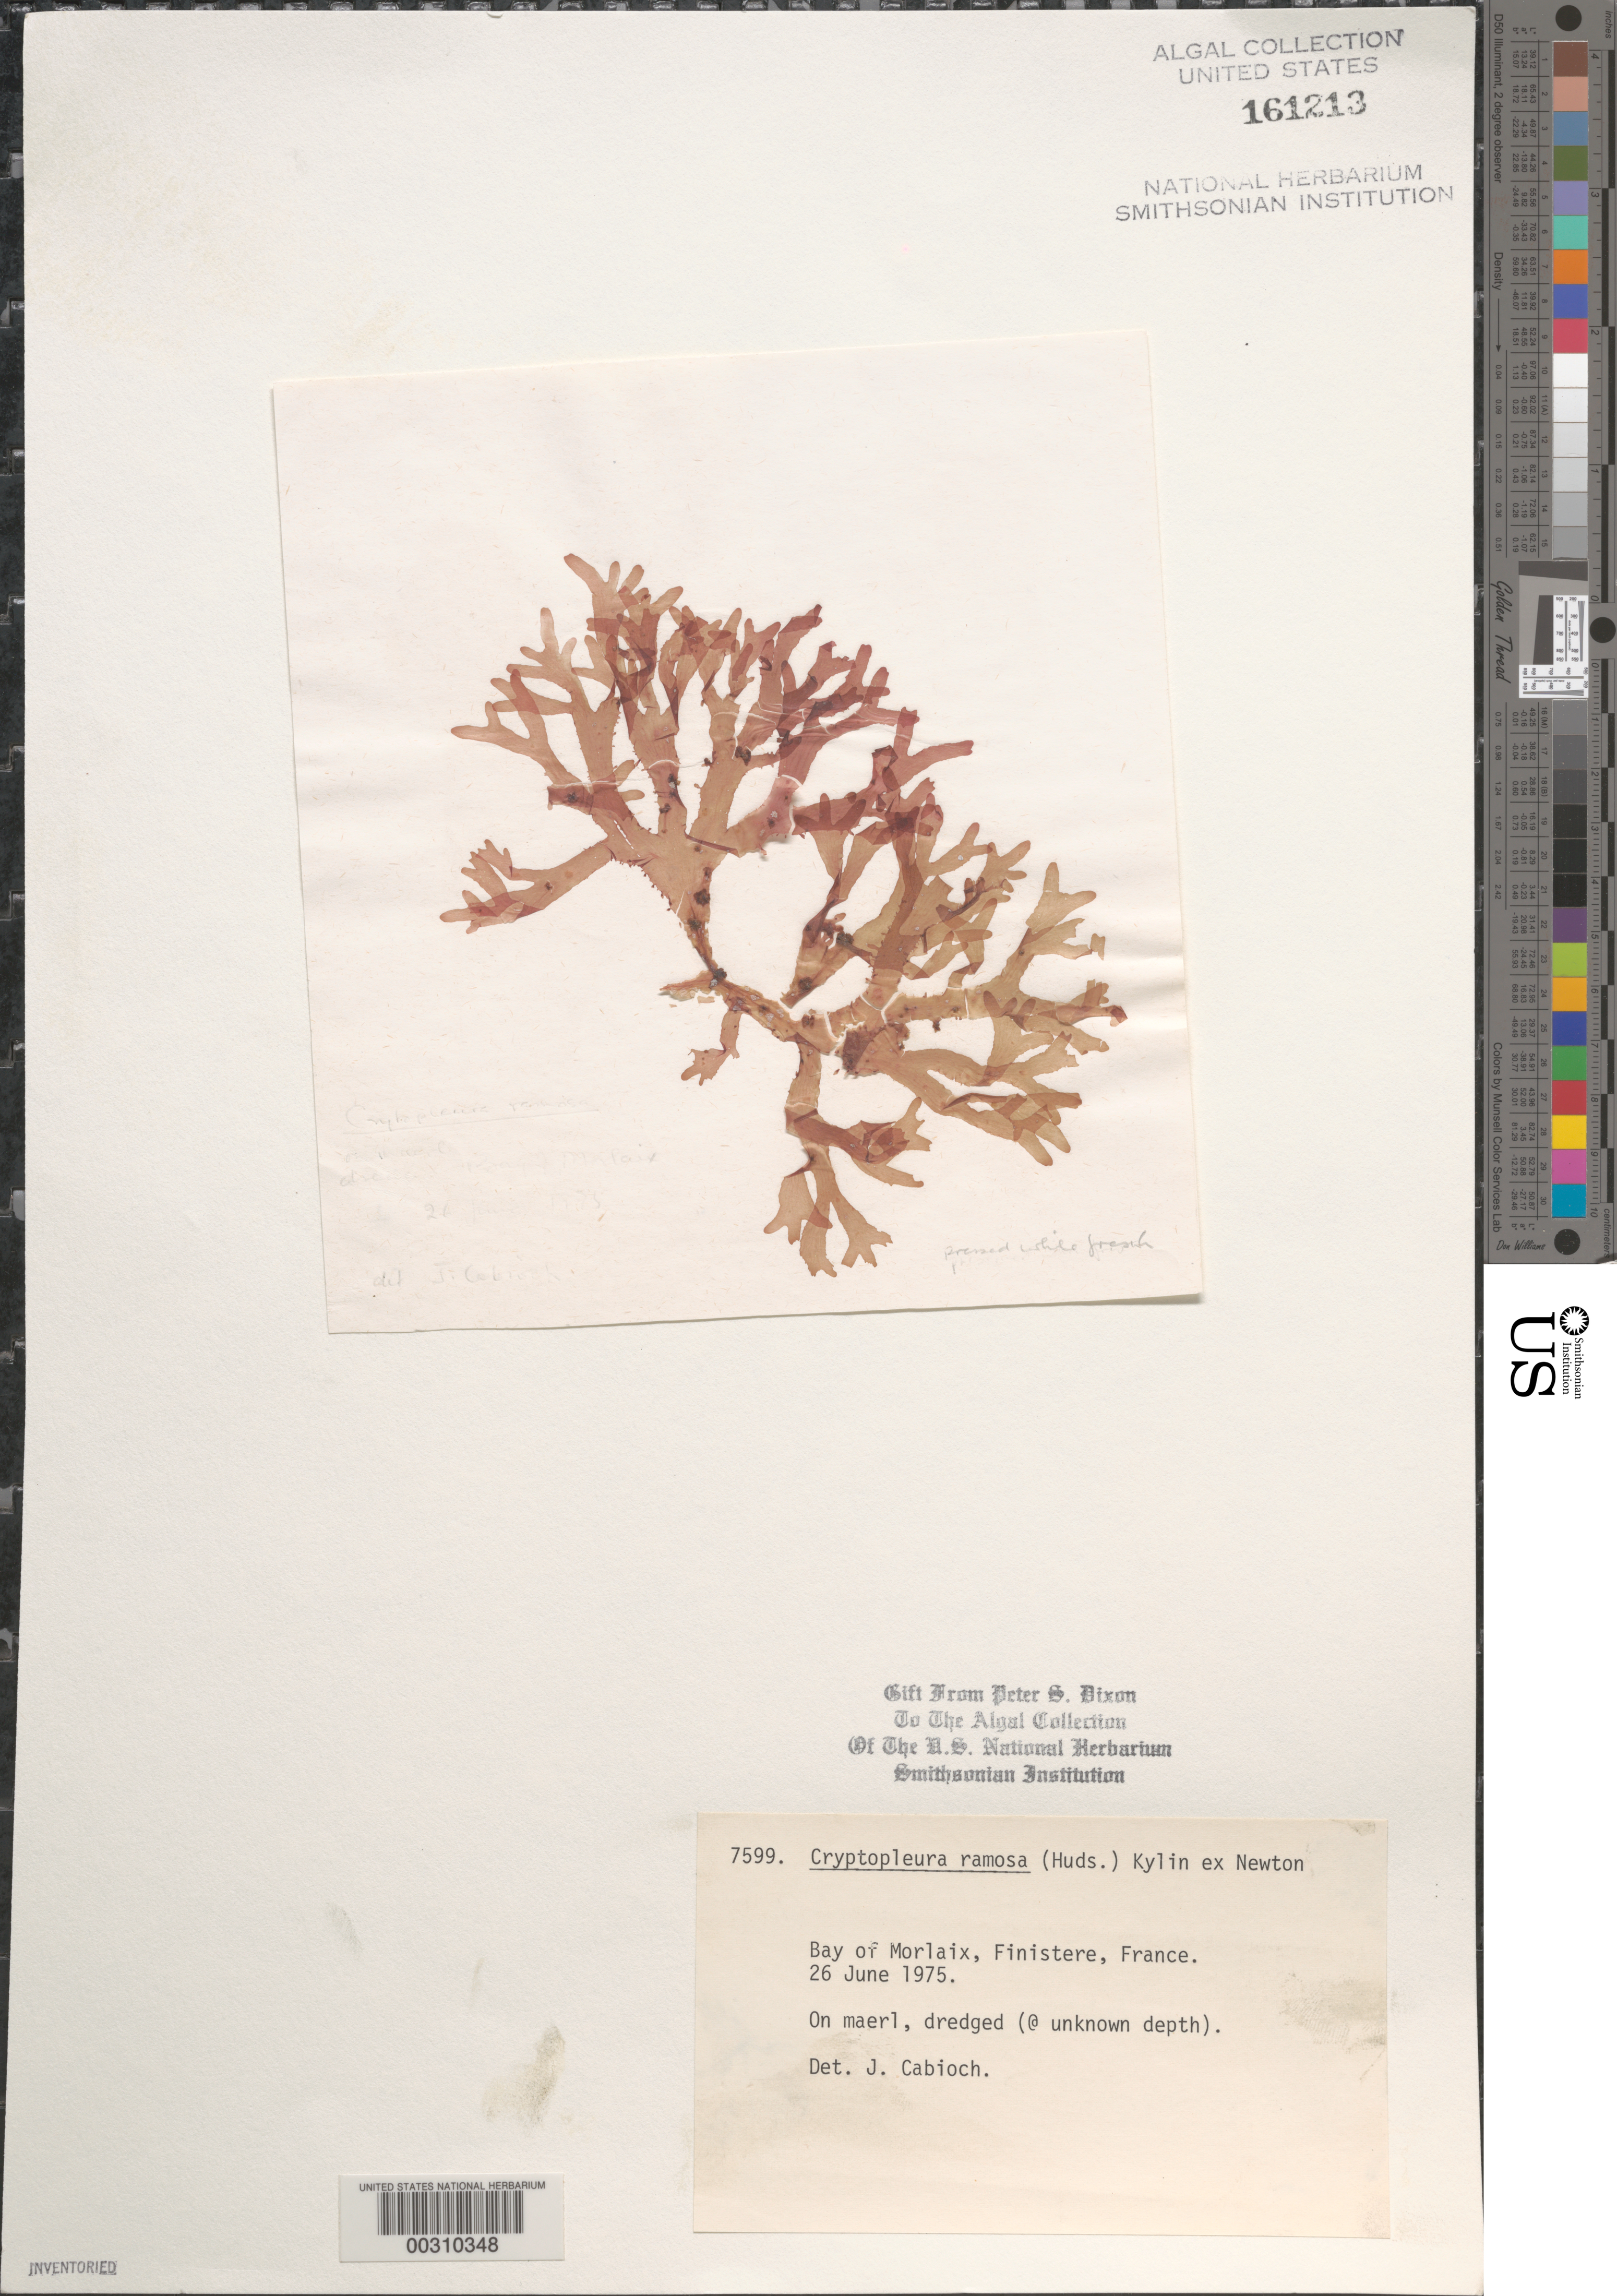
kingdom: Plantae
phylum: Rhodophyta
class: Florideophyceae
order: Ceramiales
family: Delesseriaceae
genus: Cryptopleura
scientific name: Cryptopleura ramosa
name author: (Huds.) L.M. Newton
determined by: Cabioch, J.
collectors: P. S. Dixon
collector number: PSD 7599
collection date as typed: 26 Jun 1975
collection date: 1975-06-26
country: France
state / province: Bretagne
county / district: Finistère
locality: Bay of Morlaix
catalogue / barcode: US 161213